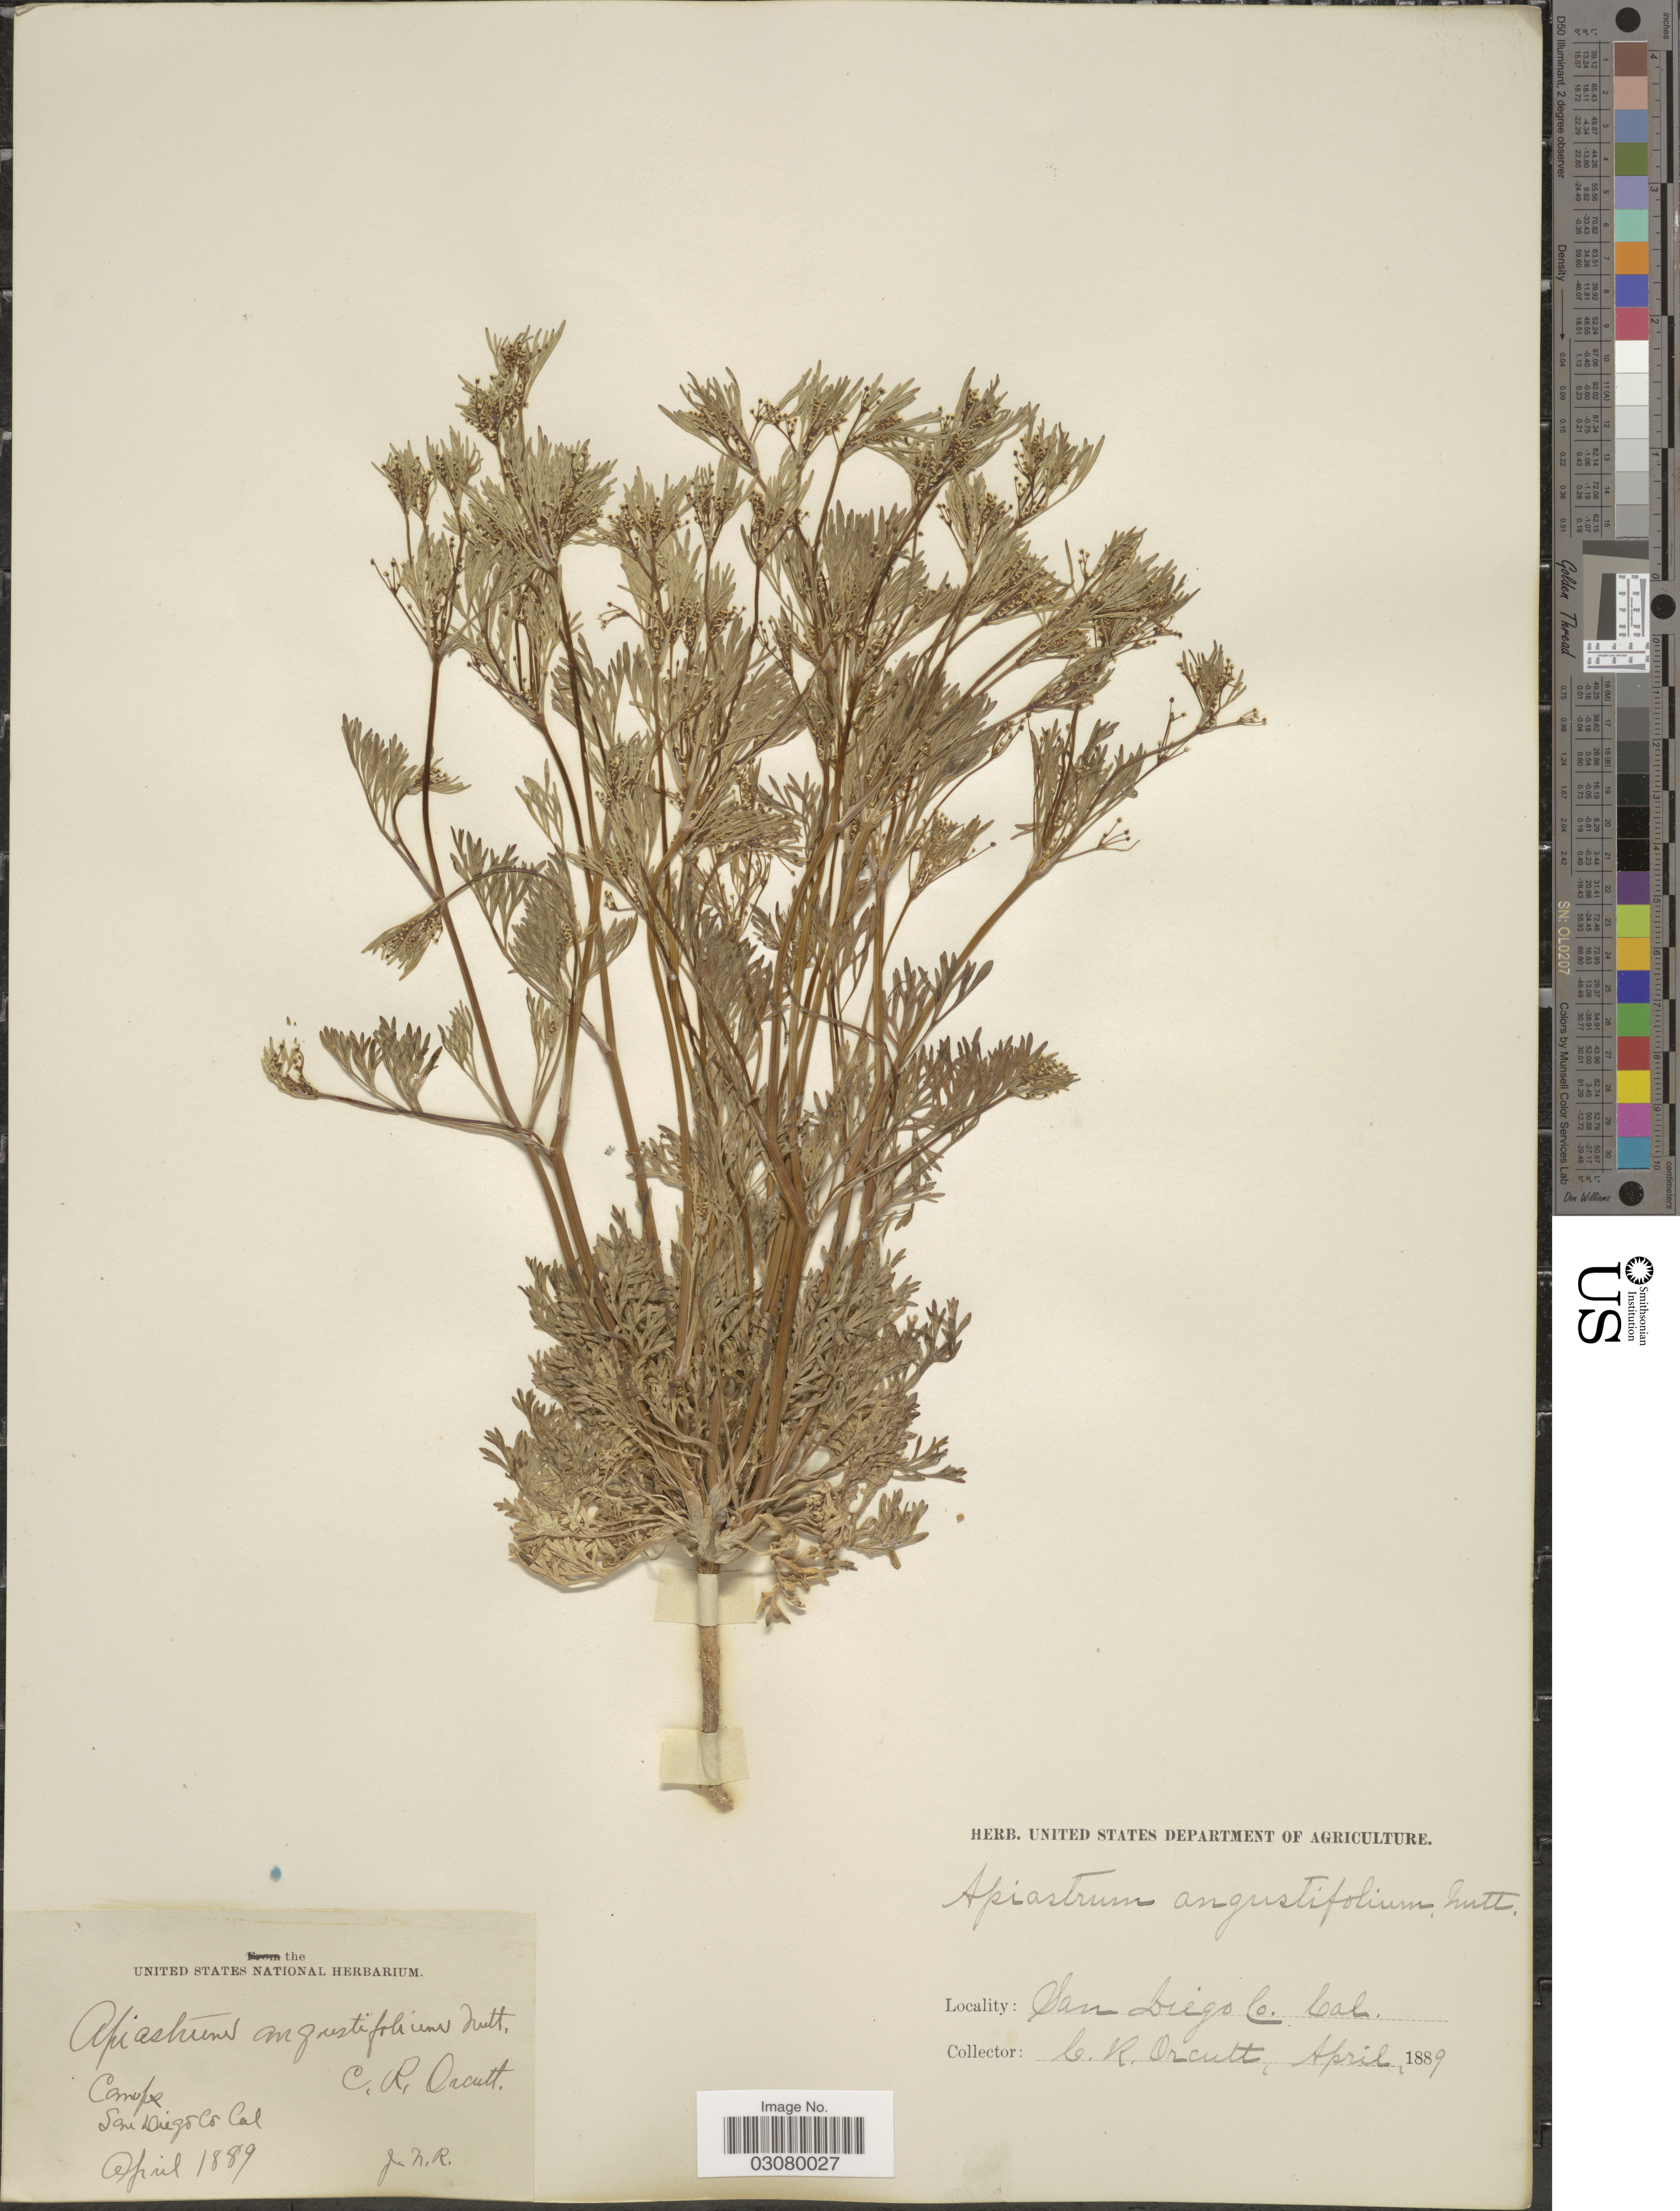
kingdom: Plantae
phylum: Tracheophyta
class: Magnoliopsida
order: Apiales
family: Apiaceae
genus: Apiastrum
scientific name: Apiastrum angustifolium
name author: Nutt.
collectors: C. R. Orcutt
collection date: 1889-04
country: United States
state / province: California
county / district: San Diego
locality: Camp, San Diego Co.